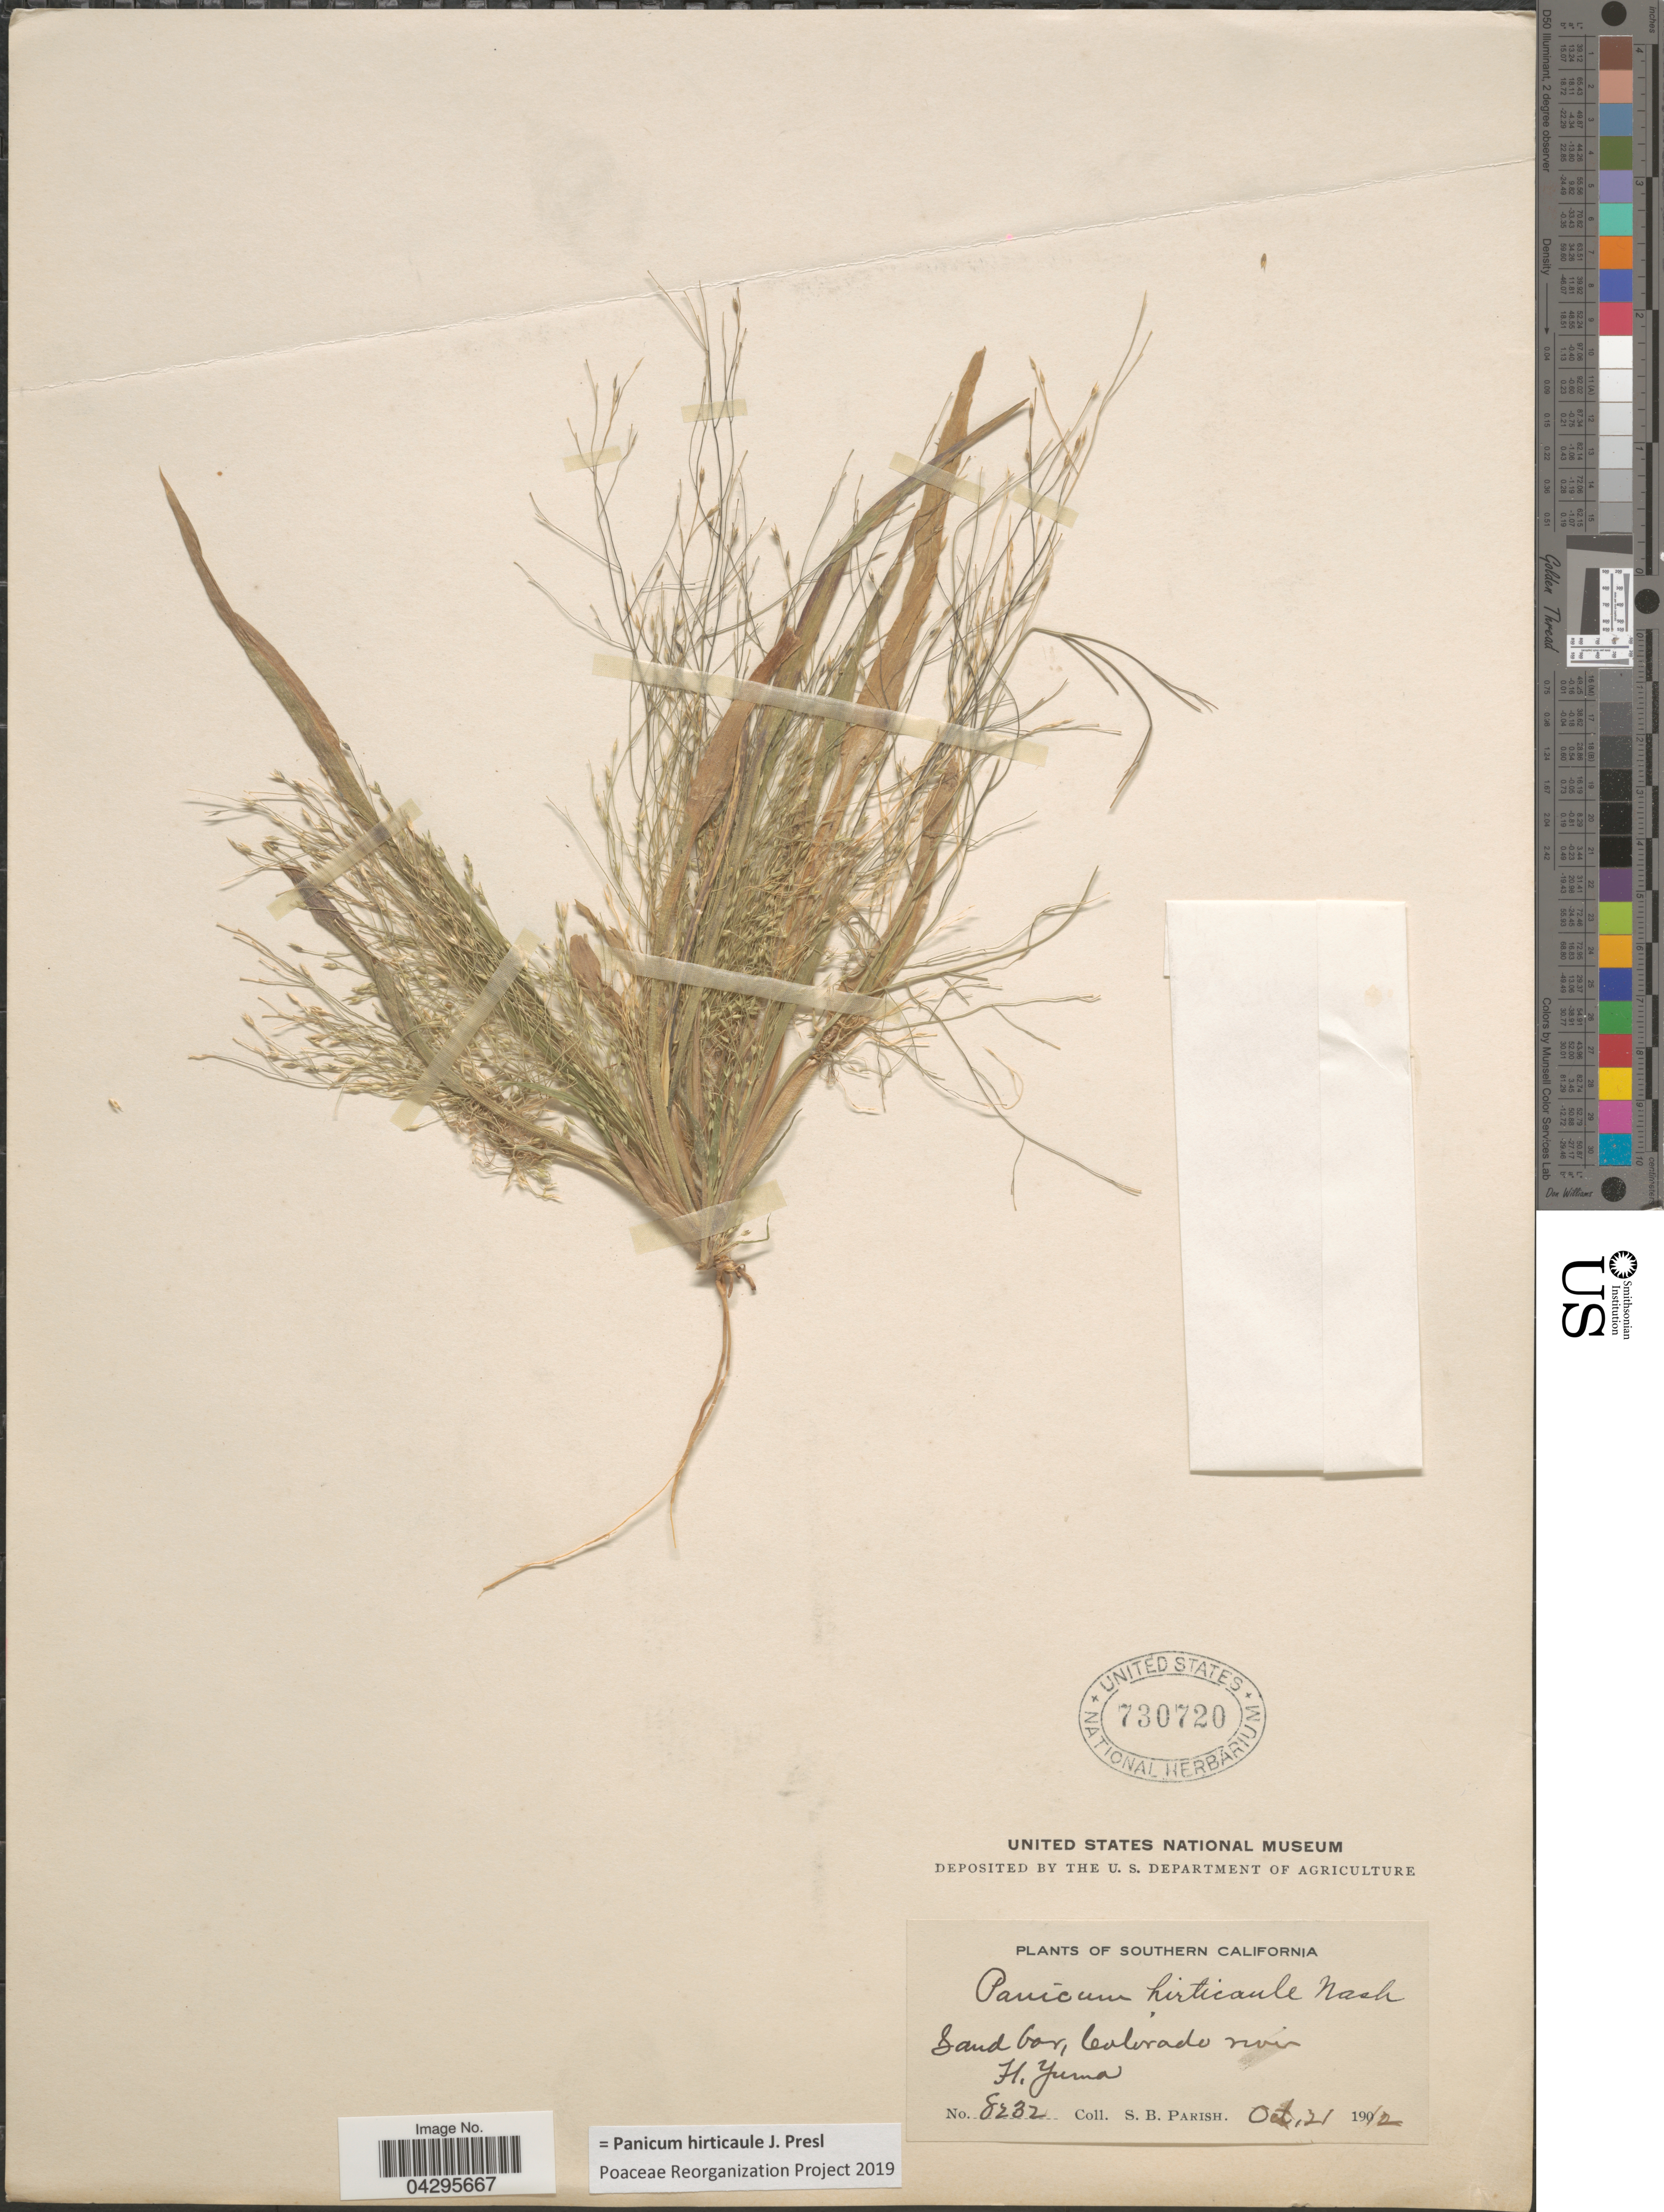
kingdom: Plantae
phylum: Tracheophyta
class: Liliopsida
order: Poales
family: Poaceae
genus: Panicum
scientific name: Panicum hirticaule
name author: J. Presl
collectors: S. B. Parish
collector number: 8232*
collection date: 1912-10-21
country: United States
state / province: California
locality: Southern California. Sand bar, Colorado river. Fl. Yuma.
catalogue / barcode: US 730720